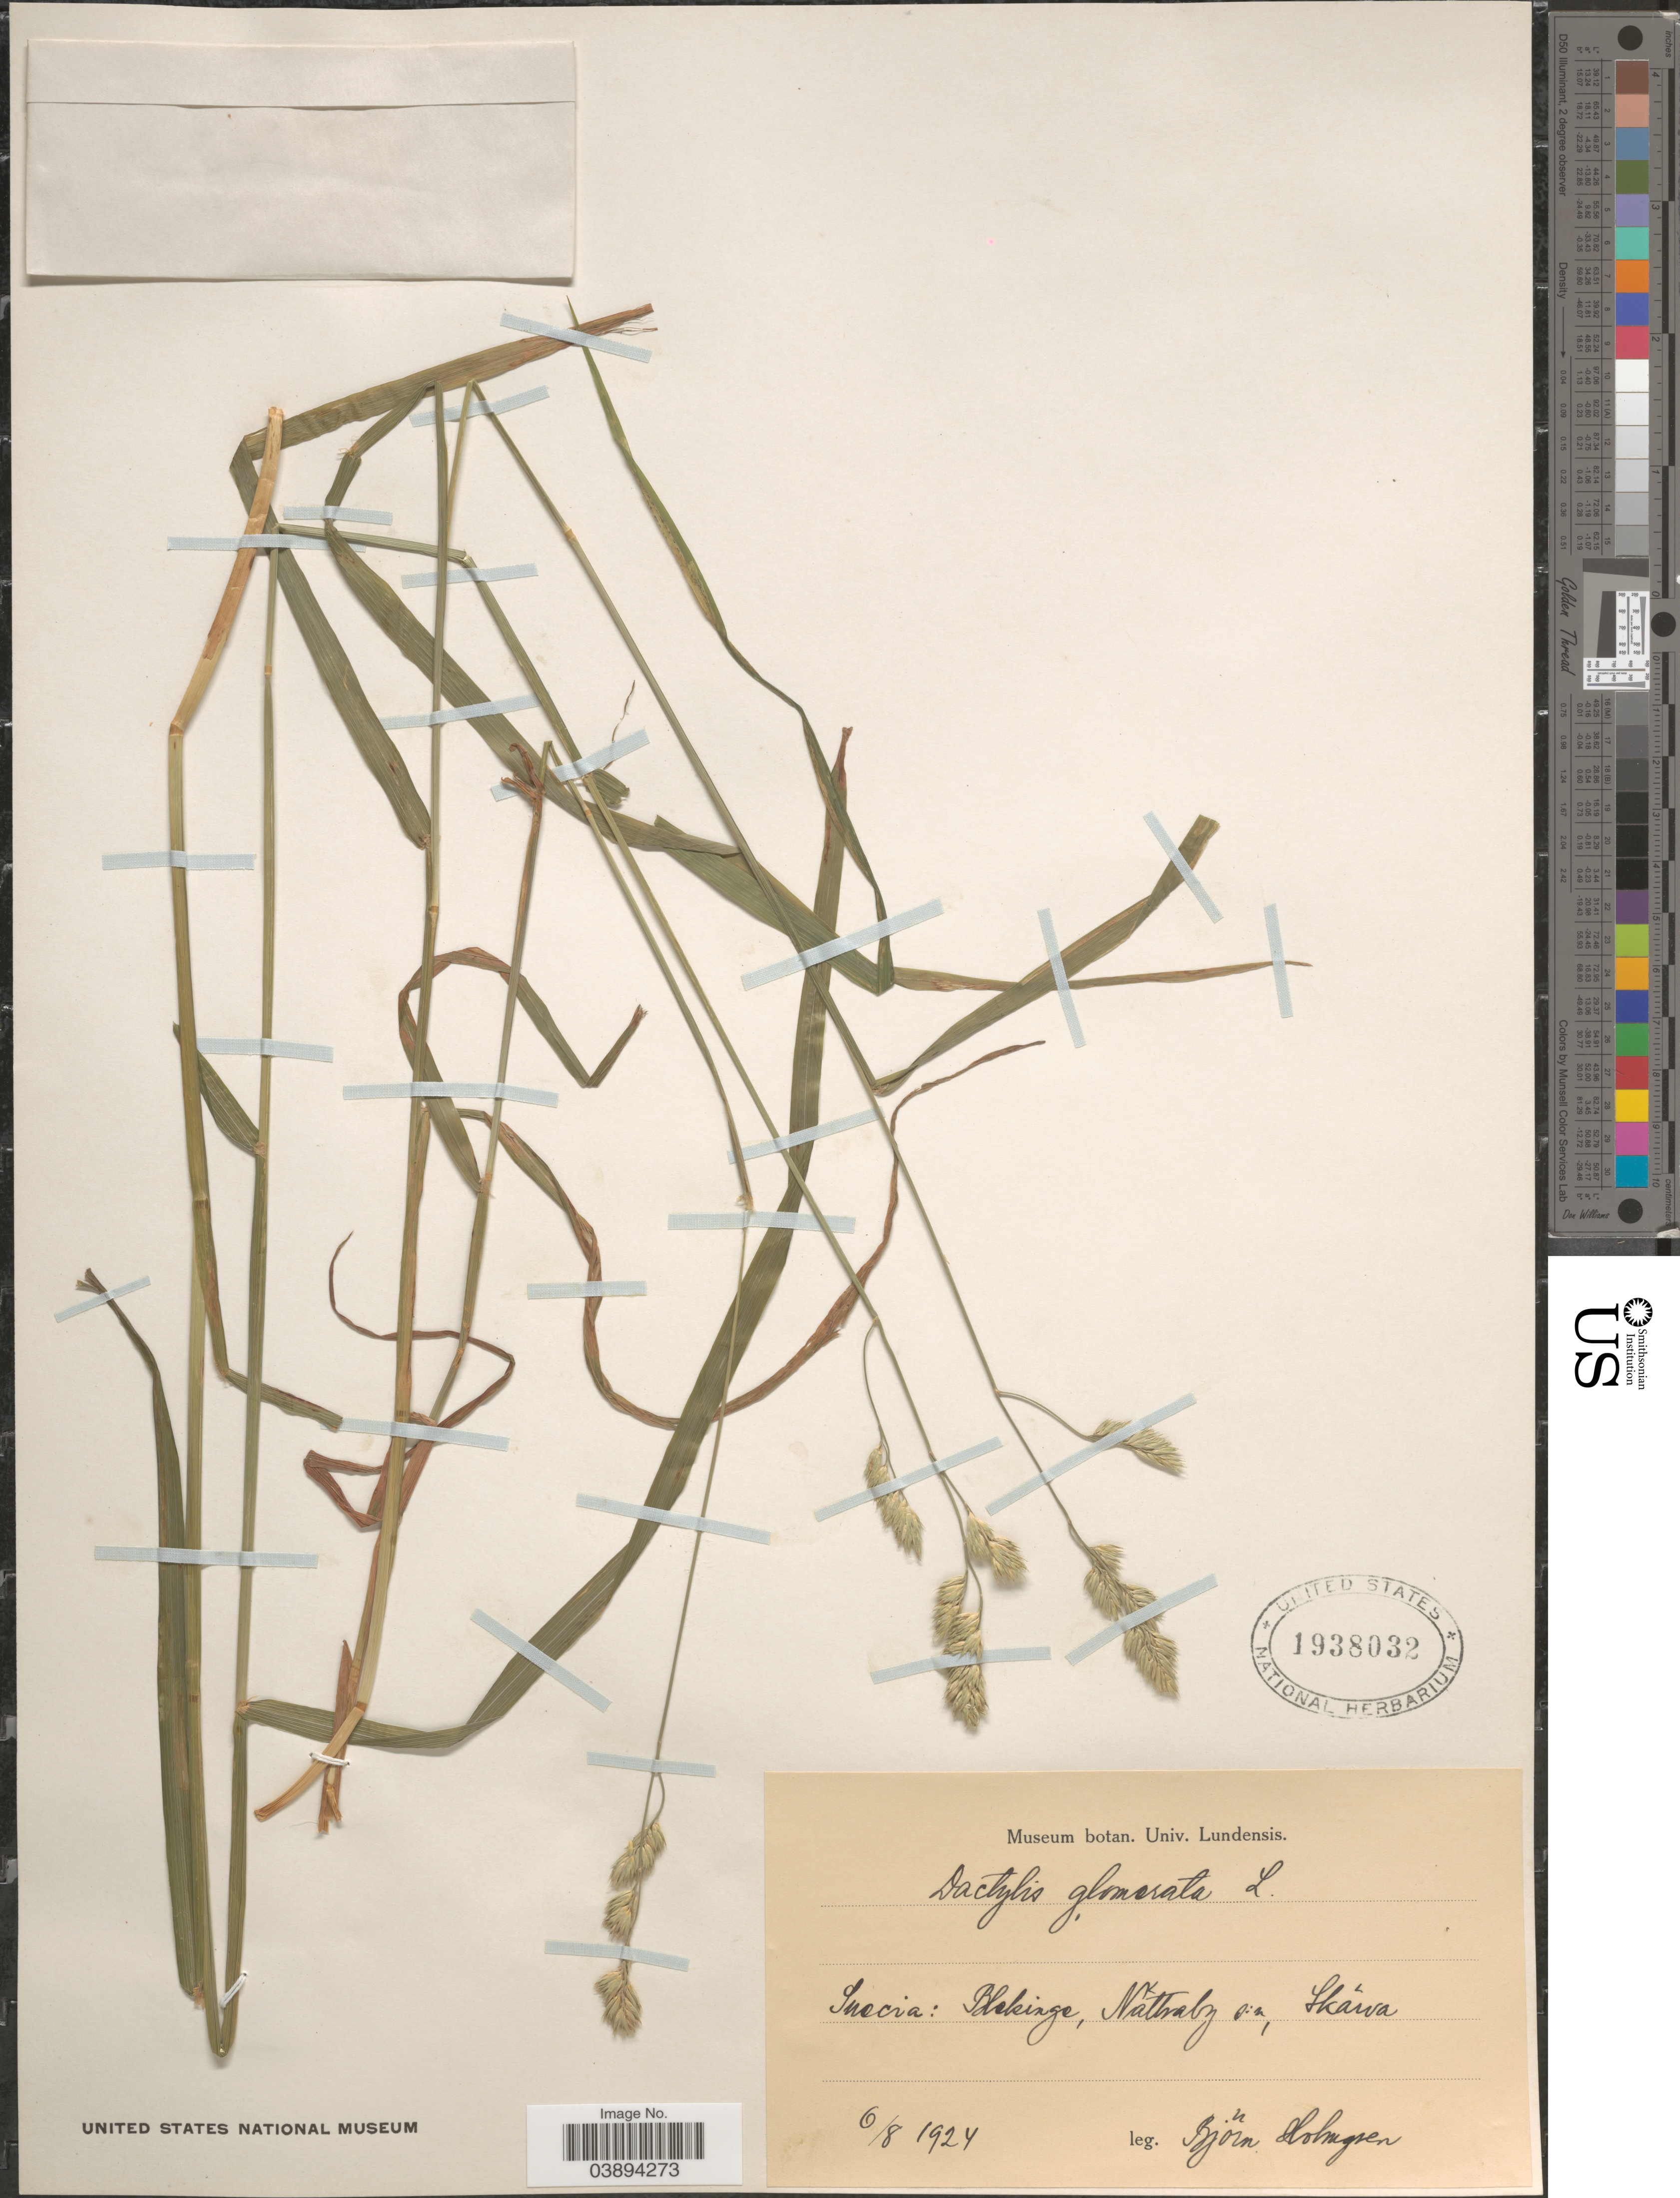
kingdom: Plantae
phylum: Tracheophyta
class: Liliopsida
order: Poales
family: Poaceae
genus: Dactylis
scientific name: Dactylis glomerata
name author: L.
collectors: B. Holmgren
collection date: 1924-08-06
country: Sweden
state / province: Blekinge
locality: Suecia: Nättraby s:n, Skärva.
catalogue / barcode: US 1938032